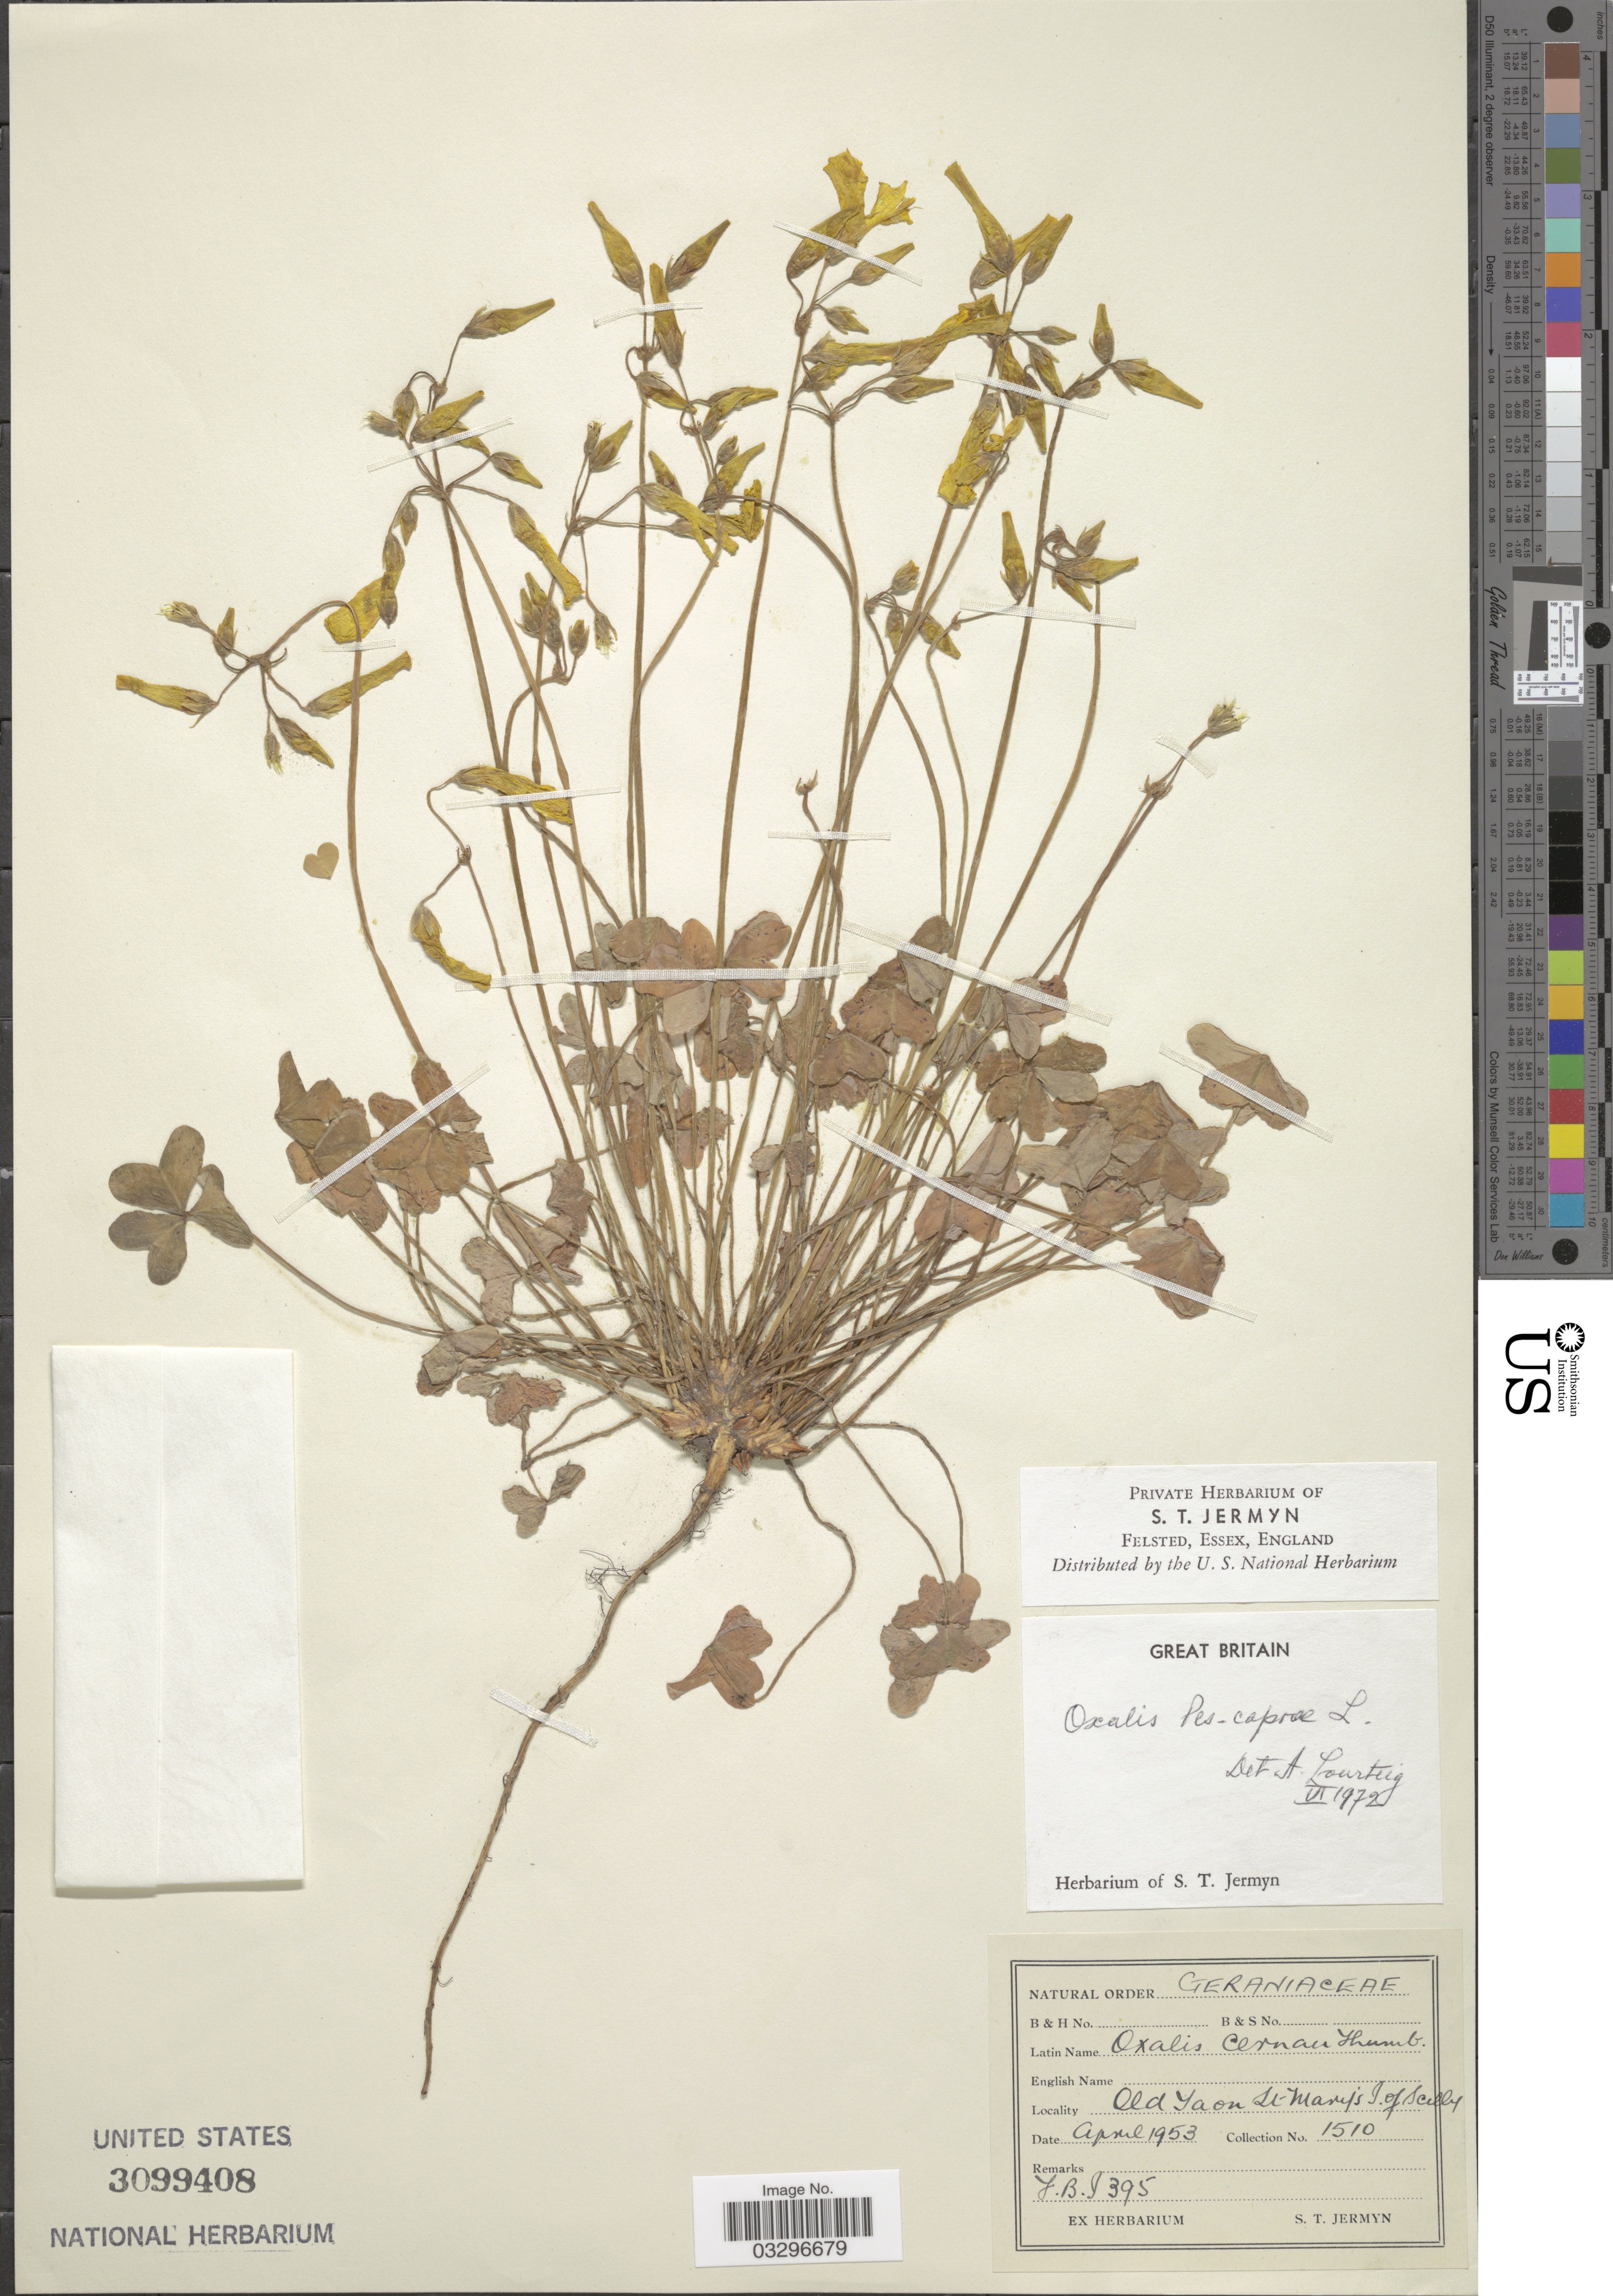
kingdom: Plantae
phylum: Tracheophyta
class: Magnoliopsida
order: Oxalidales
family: Oxalidaceae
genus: Oxalis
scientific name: Oxalis pes-caprae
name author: L.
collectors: S. Jermyn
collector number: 1510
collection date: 1953-04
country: United Kingdom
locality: Great Britain, St Mary's I. of Scilly.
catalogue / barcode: US 3099408